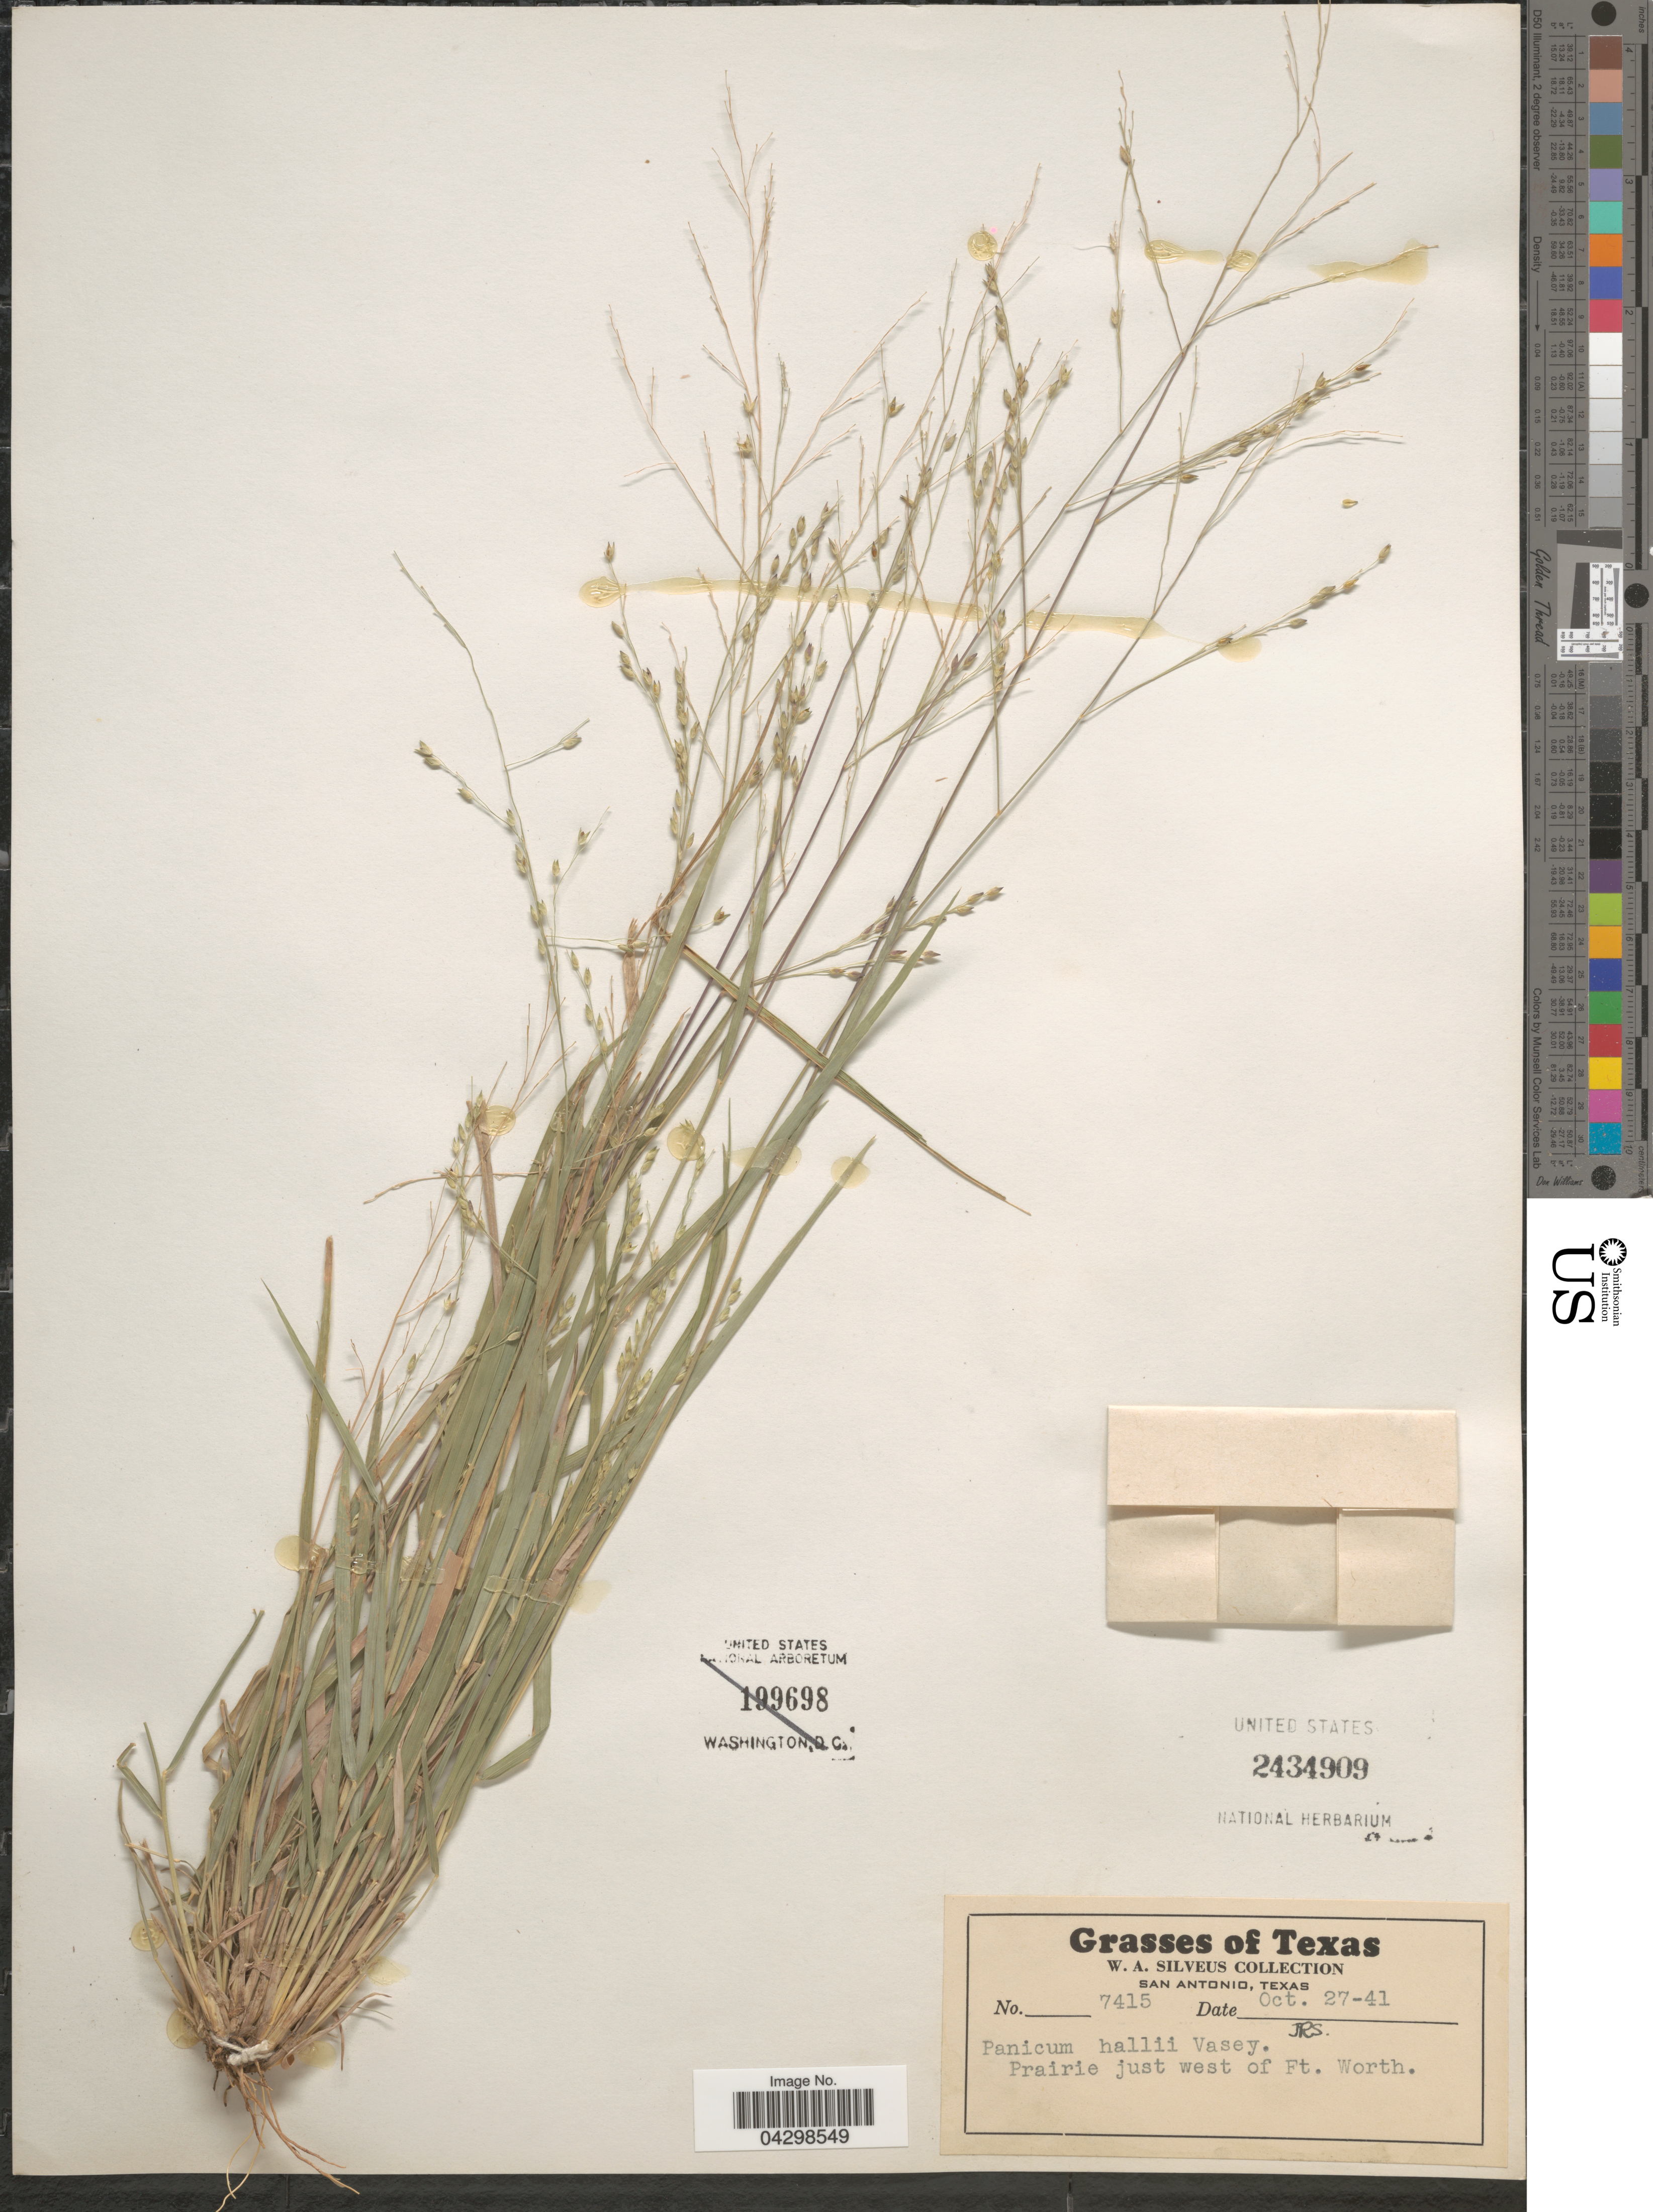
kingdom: Plantae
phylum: Tracheophyta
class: Liliopsida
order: Poales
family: Poaceae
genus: Panicum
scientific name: Panicum hallii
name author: Vasey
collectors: W. Silveus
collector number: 7415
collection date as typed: Transcribed d/m/y: 27/10/41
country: United States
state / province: Texas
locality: Prairie just west of Ft. Worth.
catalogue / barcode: US 2434909